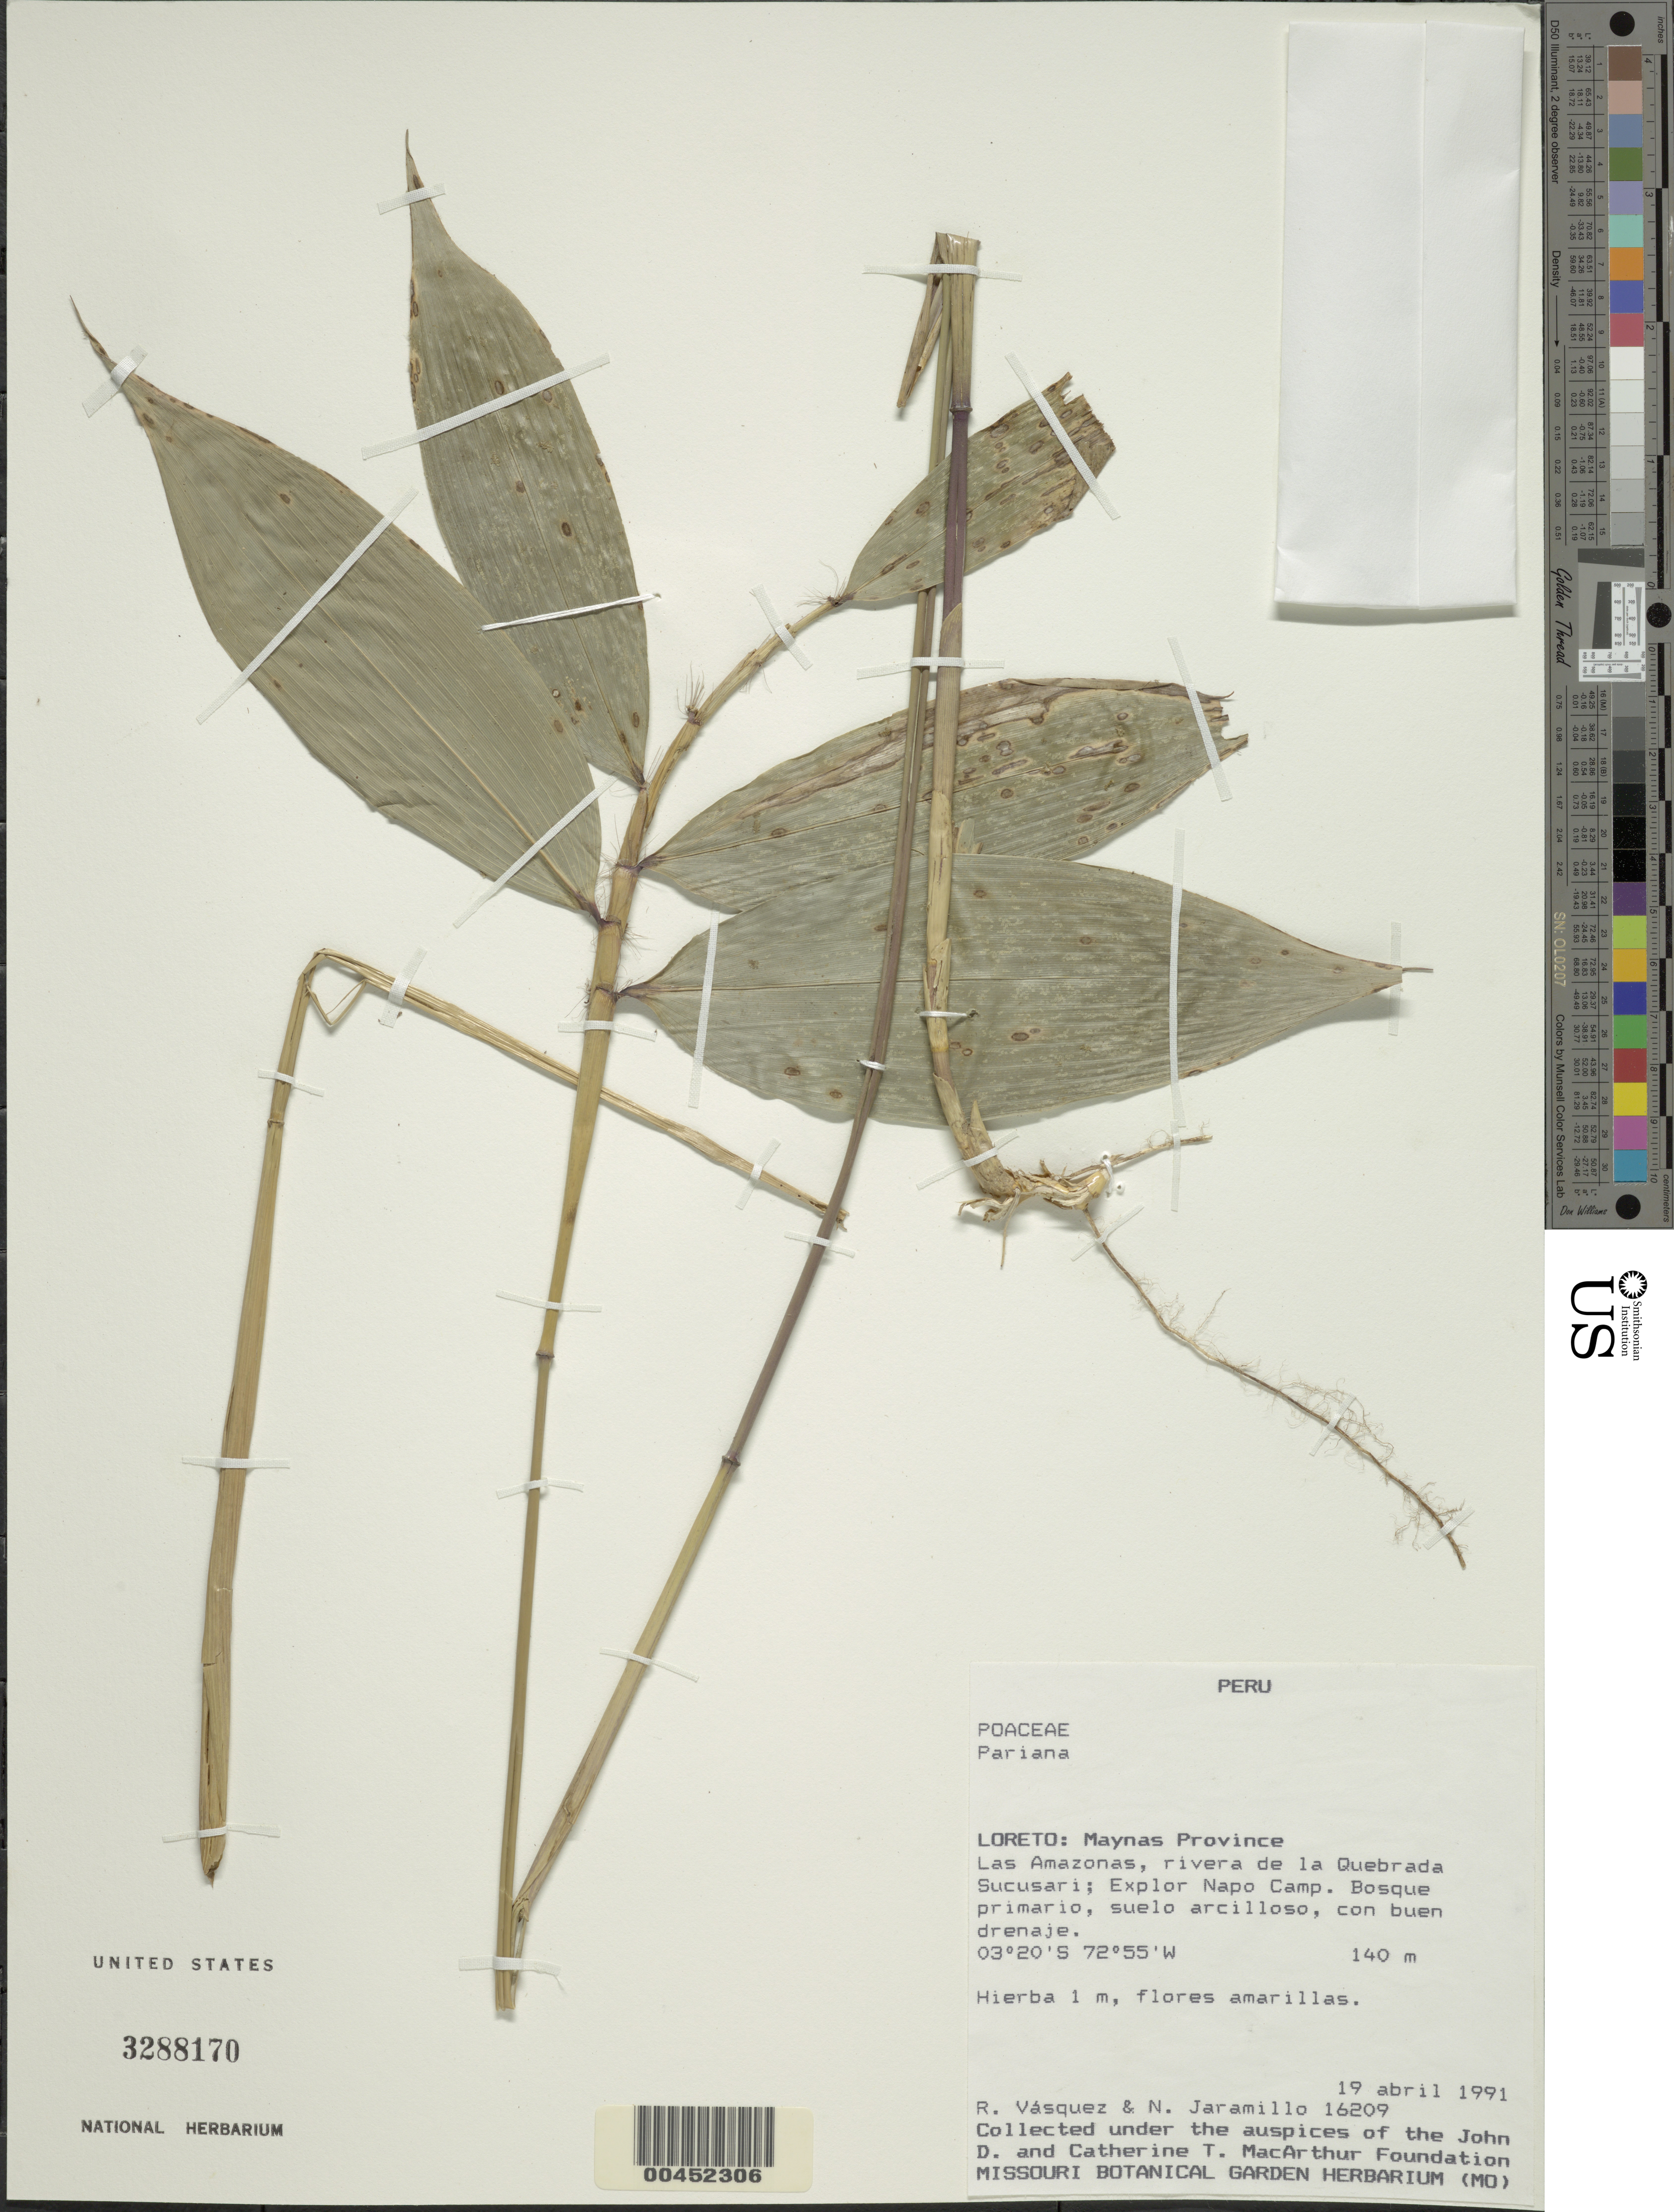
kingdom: Plantae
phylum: Tracheophyta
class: Liliopsida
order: Poales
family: Poaceae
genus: Pariana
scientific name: Pariana sp.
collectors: R. Vasquez & N. Jaramillo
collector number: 16209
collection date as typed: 19 Apr 1991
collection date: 1991-04-19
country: Peru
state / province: Loreto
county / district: Maynas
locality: Las amazonas, rivera de la quebrada sucusari, explor napo camp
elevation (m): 140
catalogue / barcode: US 3288170